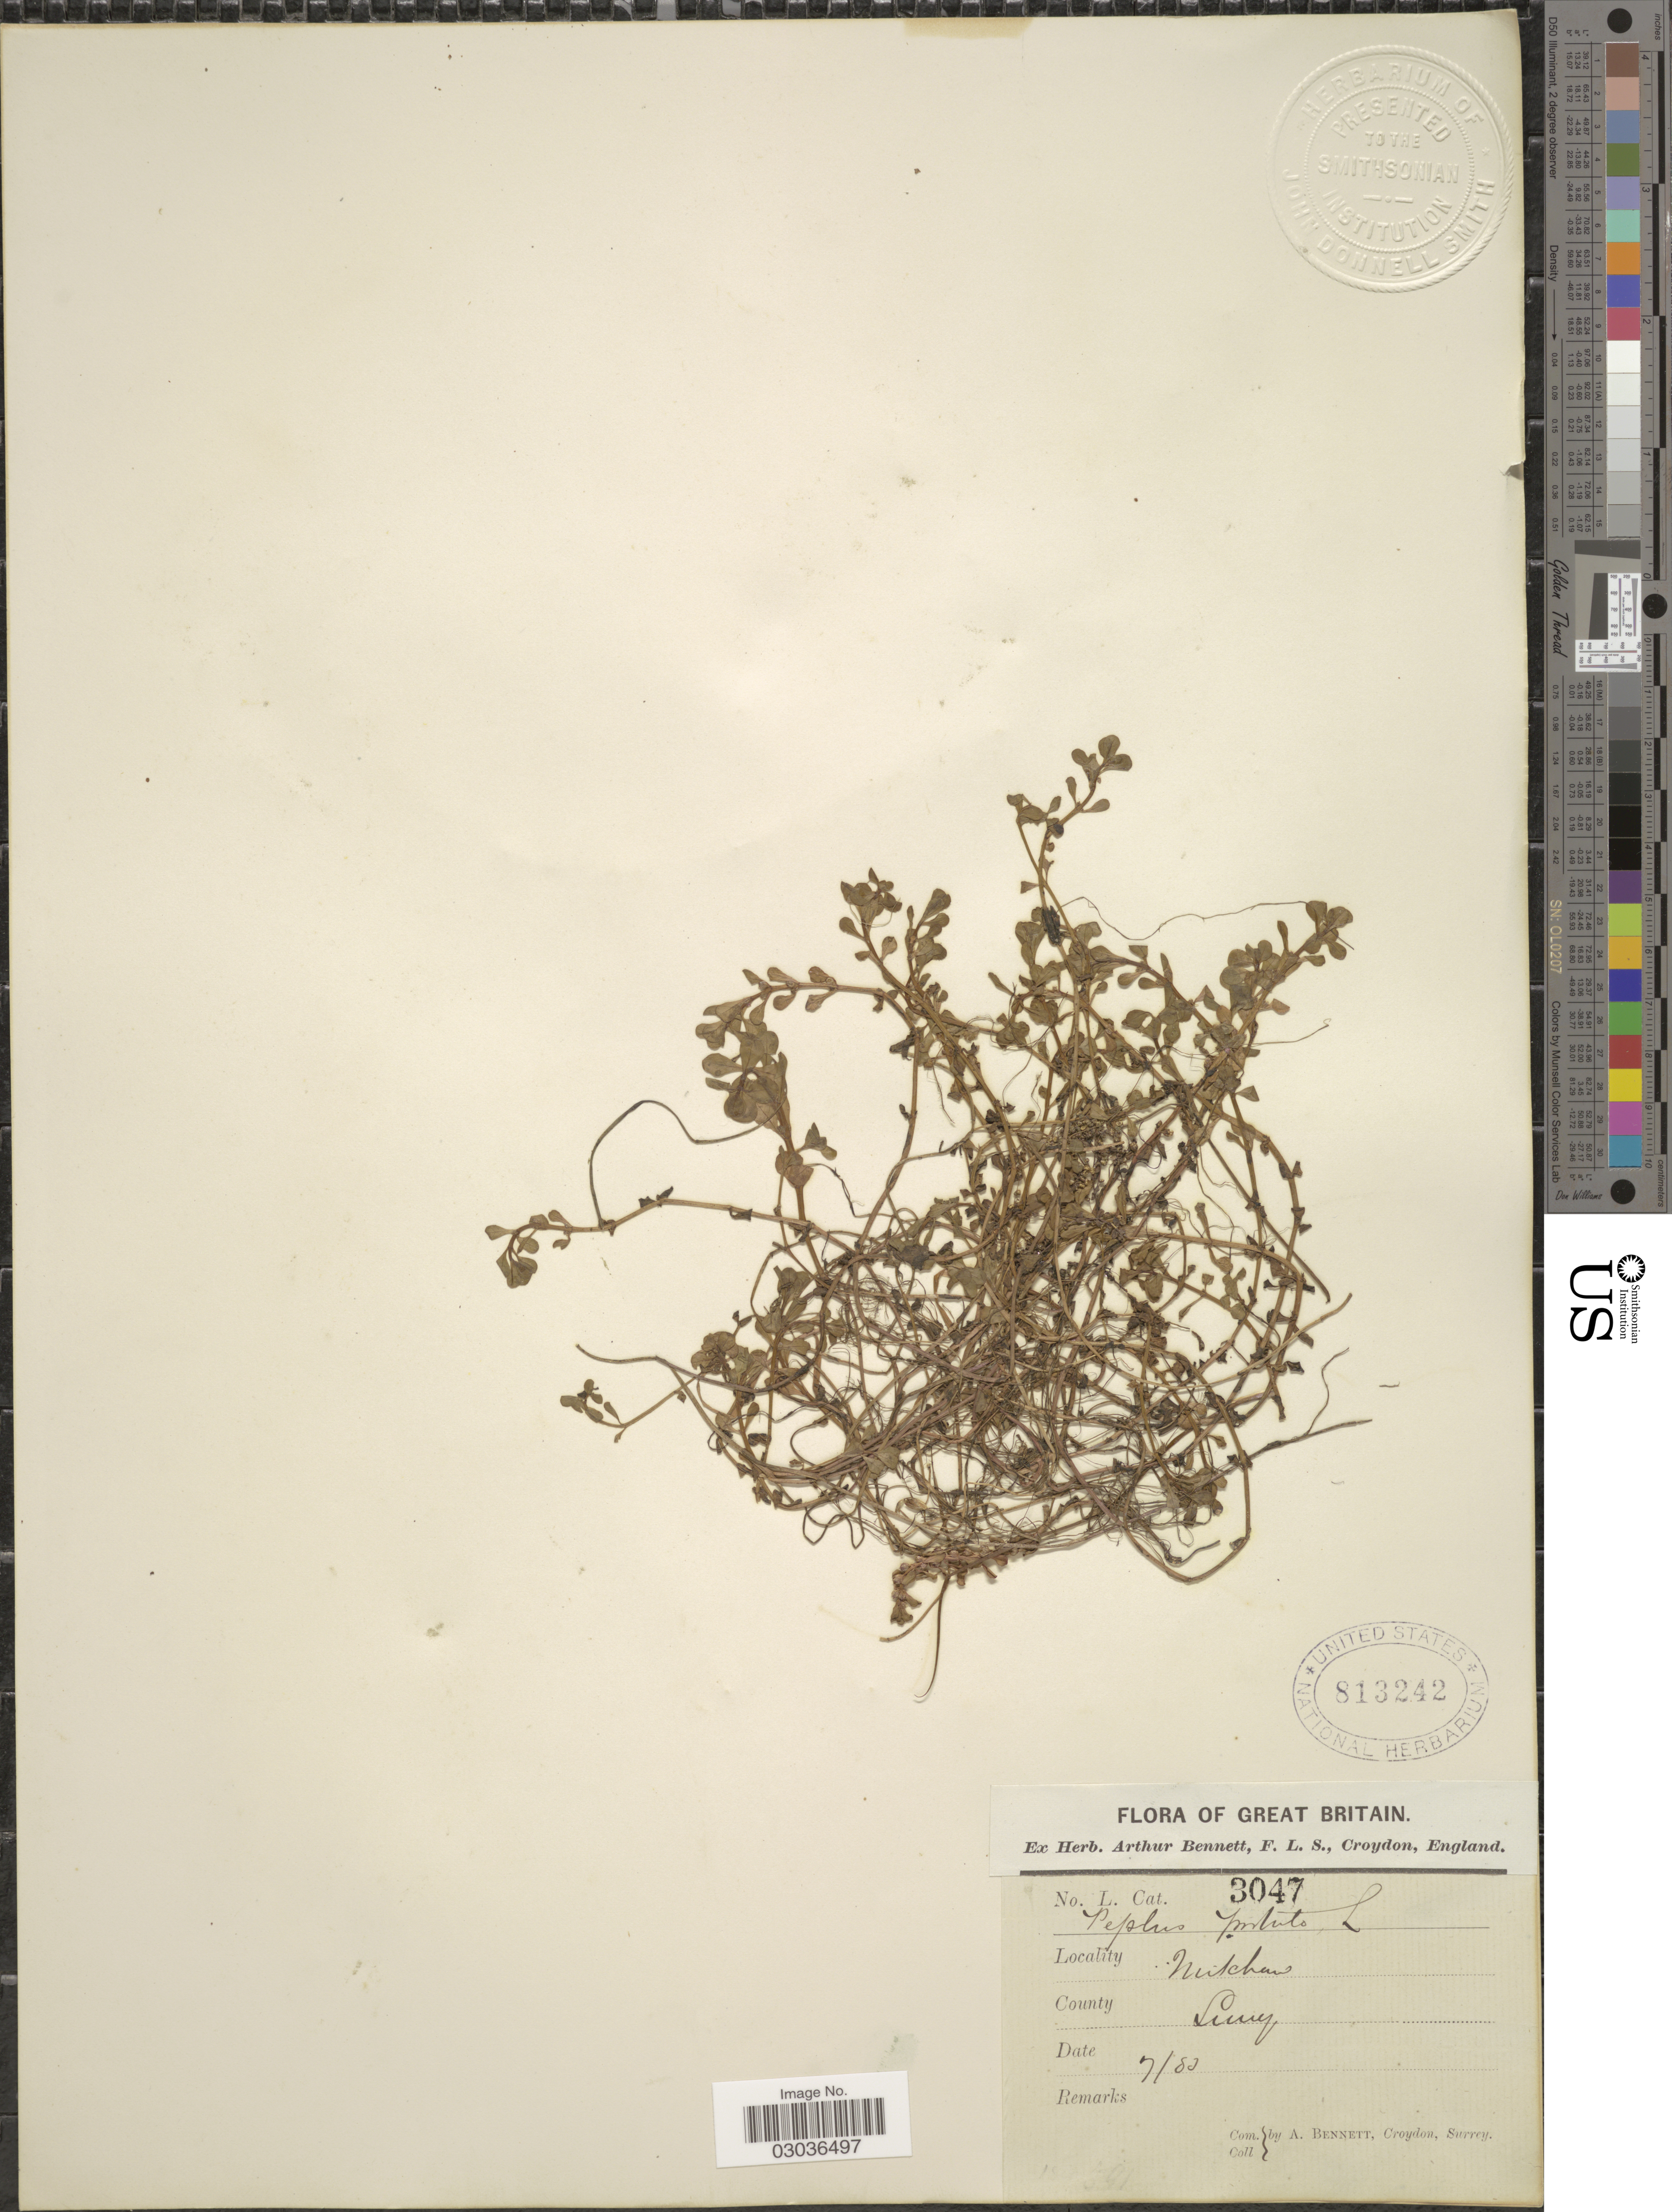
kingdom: Plantae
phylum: Tracheophyta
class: Magnoliopsida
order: Myrtales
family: Lythraceae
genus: Lythrum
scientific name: Lythrum portula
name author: (L.) D.A. Webb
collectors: A. Bennett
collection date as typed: Transcribed d/m/y: /7/83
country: United Kingdom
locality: Mitcham. County Surrey.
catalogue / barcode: US 813242